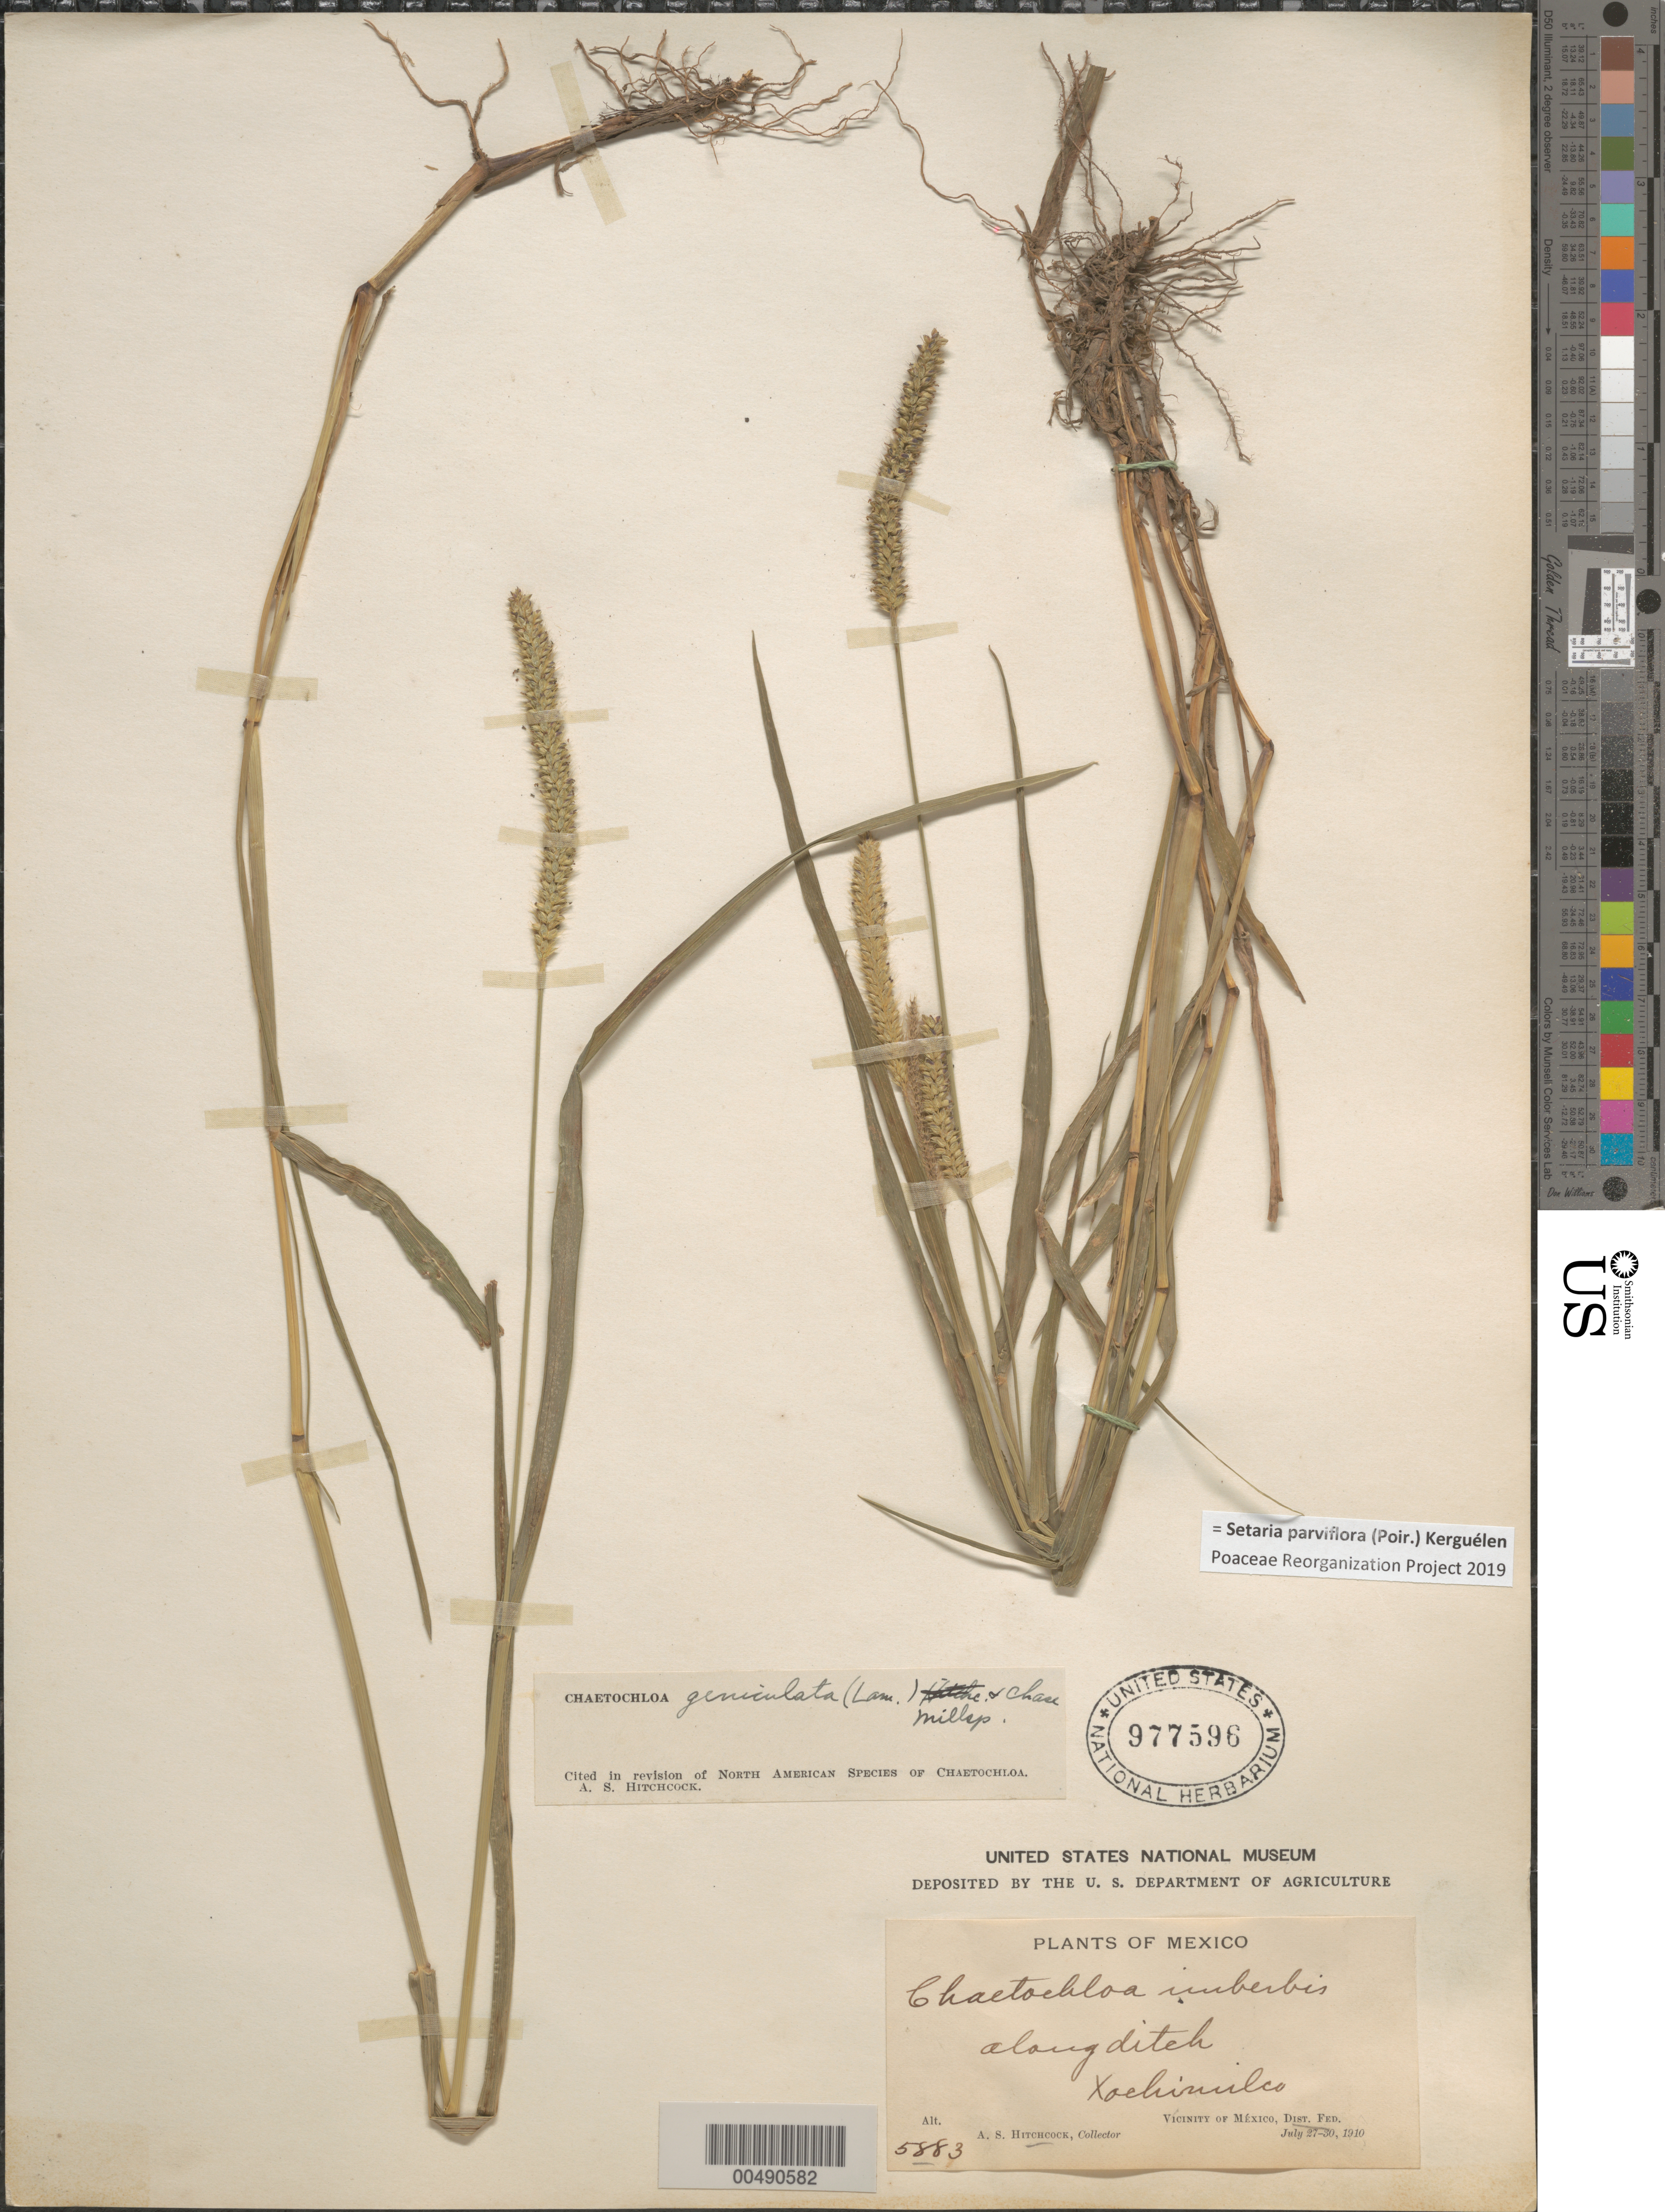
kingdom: Plantae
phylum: Tracheophyta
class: Liliopsida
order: Poales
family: Poaceae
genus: Setaria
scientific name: Setaria parviflora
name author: (Poir.) Kerguélen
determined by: Poaceae Reorganization Project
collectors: A. S. Hitchcock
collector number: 5883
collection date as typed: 27 Jul 1910 to 30 Jul 1910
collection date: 1910-07-27/1910-07-30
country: Mexico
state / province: Distrito Federal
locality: Vicinity of México, Xochimilco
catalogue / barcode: US 977596